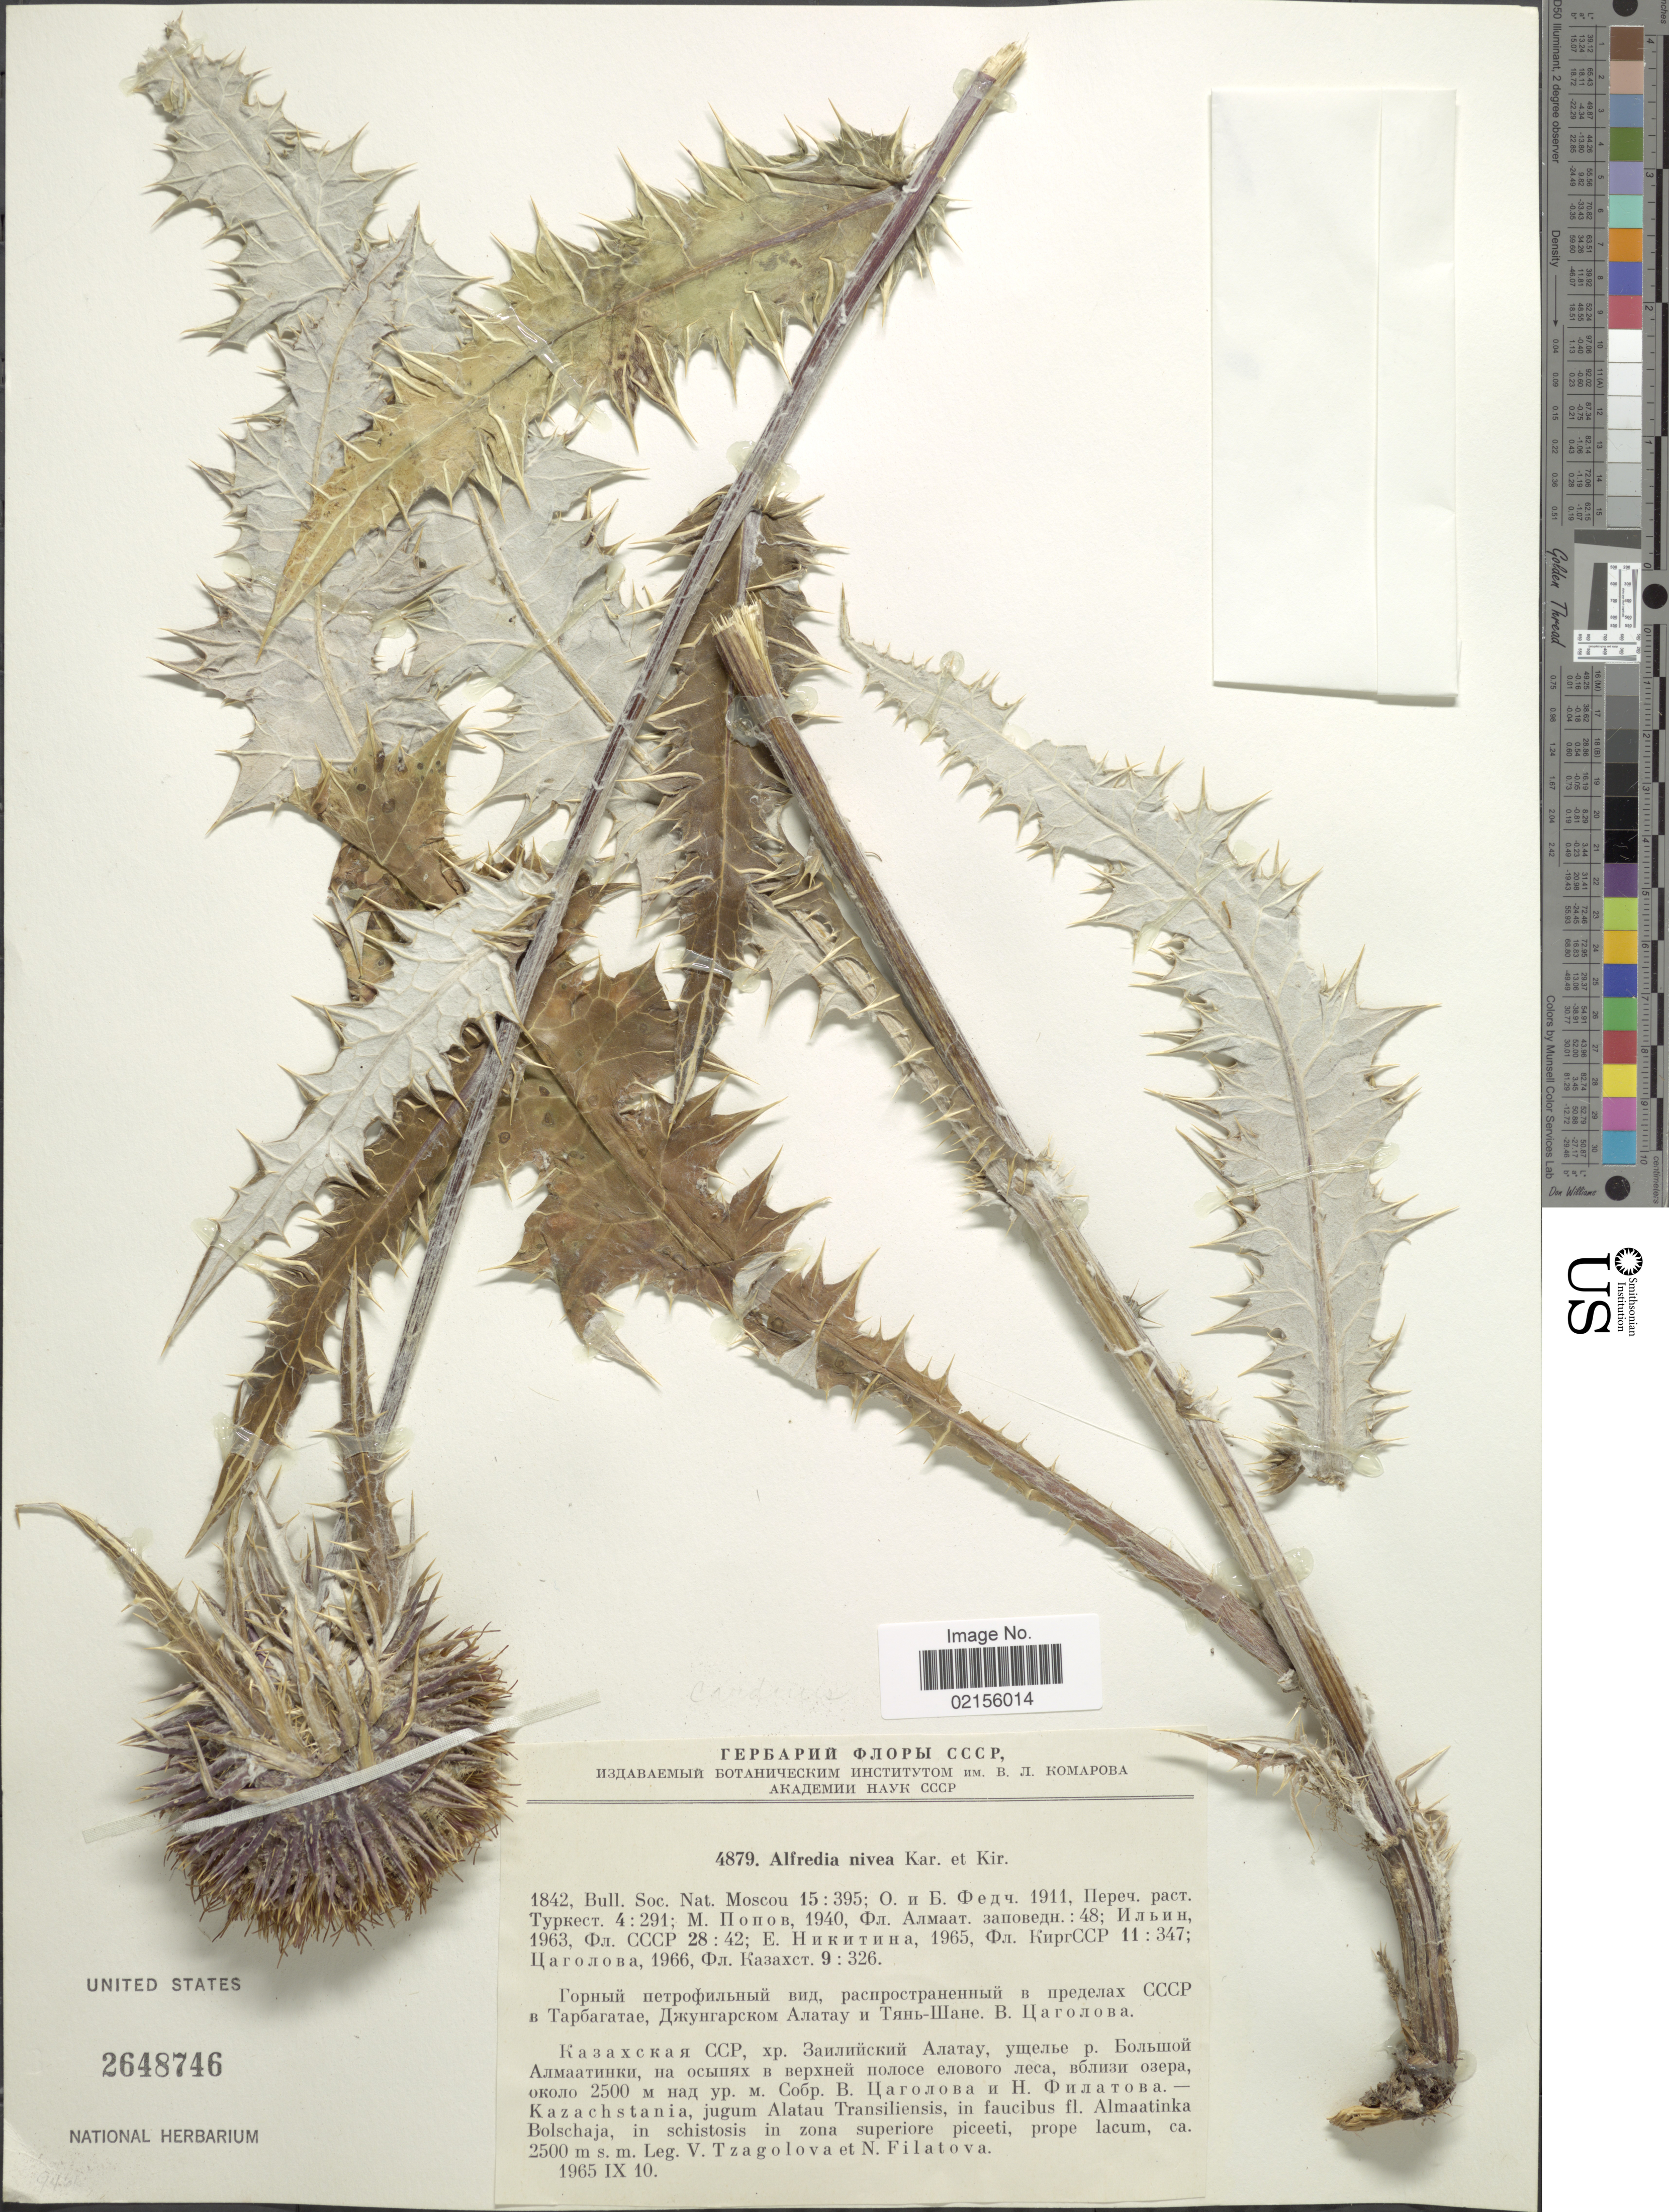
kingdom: Plantae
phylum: Tracheophyta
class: Magnoliopsida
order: Asterales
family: Asteraceae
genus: Alfredia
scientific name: Alfredia nivea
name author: Kar. & Kir.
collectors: V. Tzagolova & N. Filatova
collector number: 4879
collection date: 1965-09-10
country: Kazakhstan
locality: Jugum Alatau Transiliensis, in faucibus fl. Almaatinka Bolshaja, in shistosis in zona superiore piceeti, prope lacum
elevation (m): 2500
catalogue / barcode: US 2648746